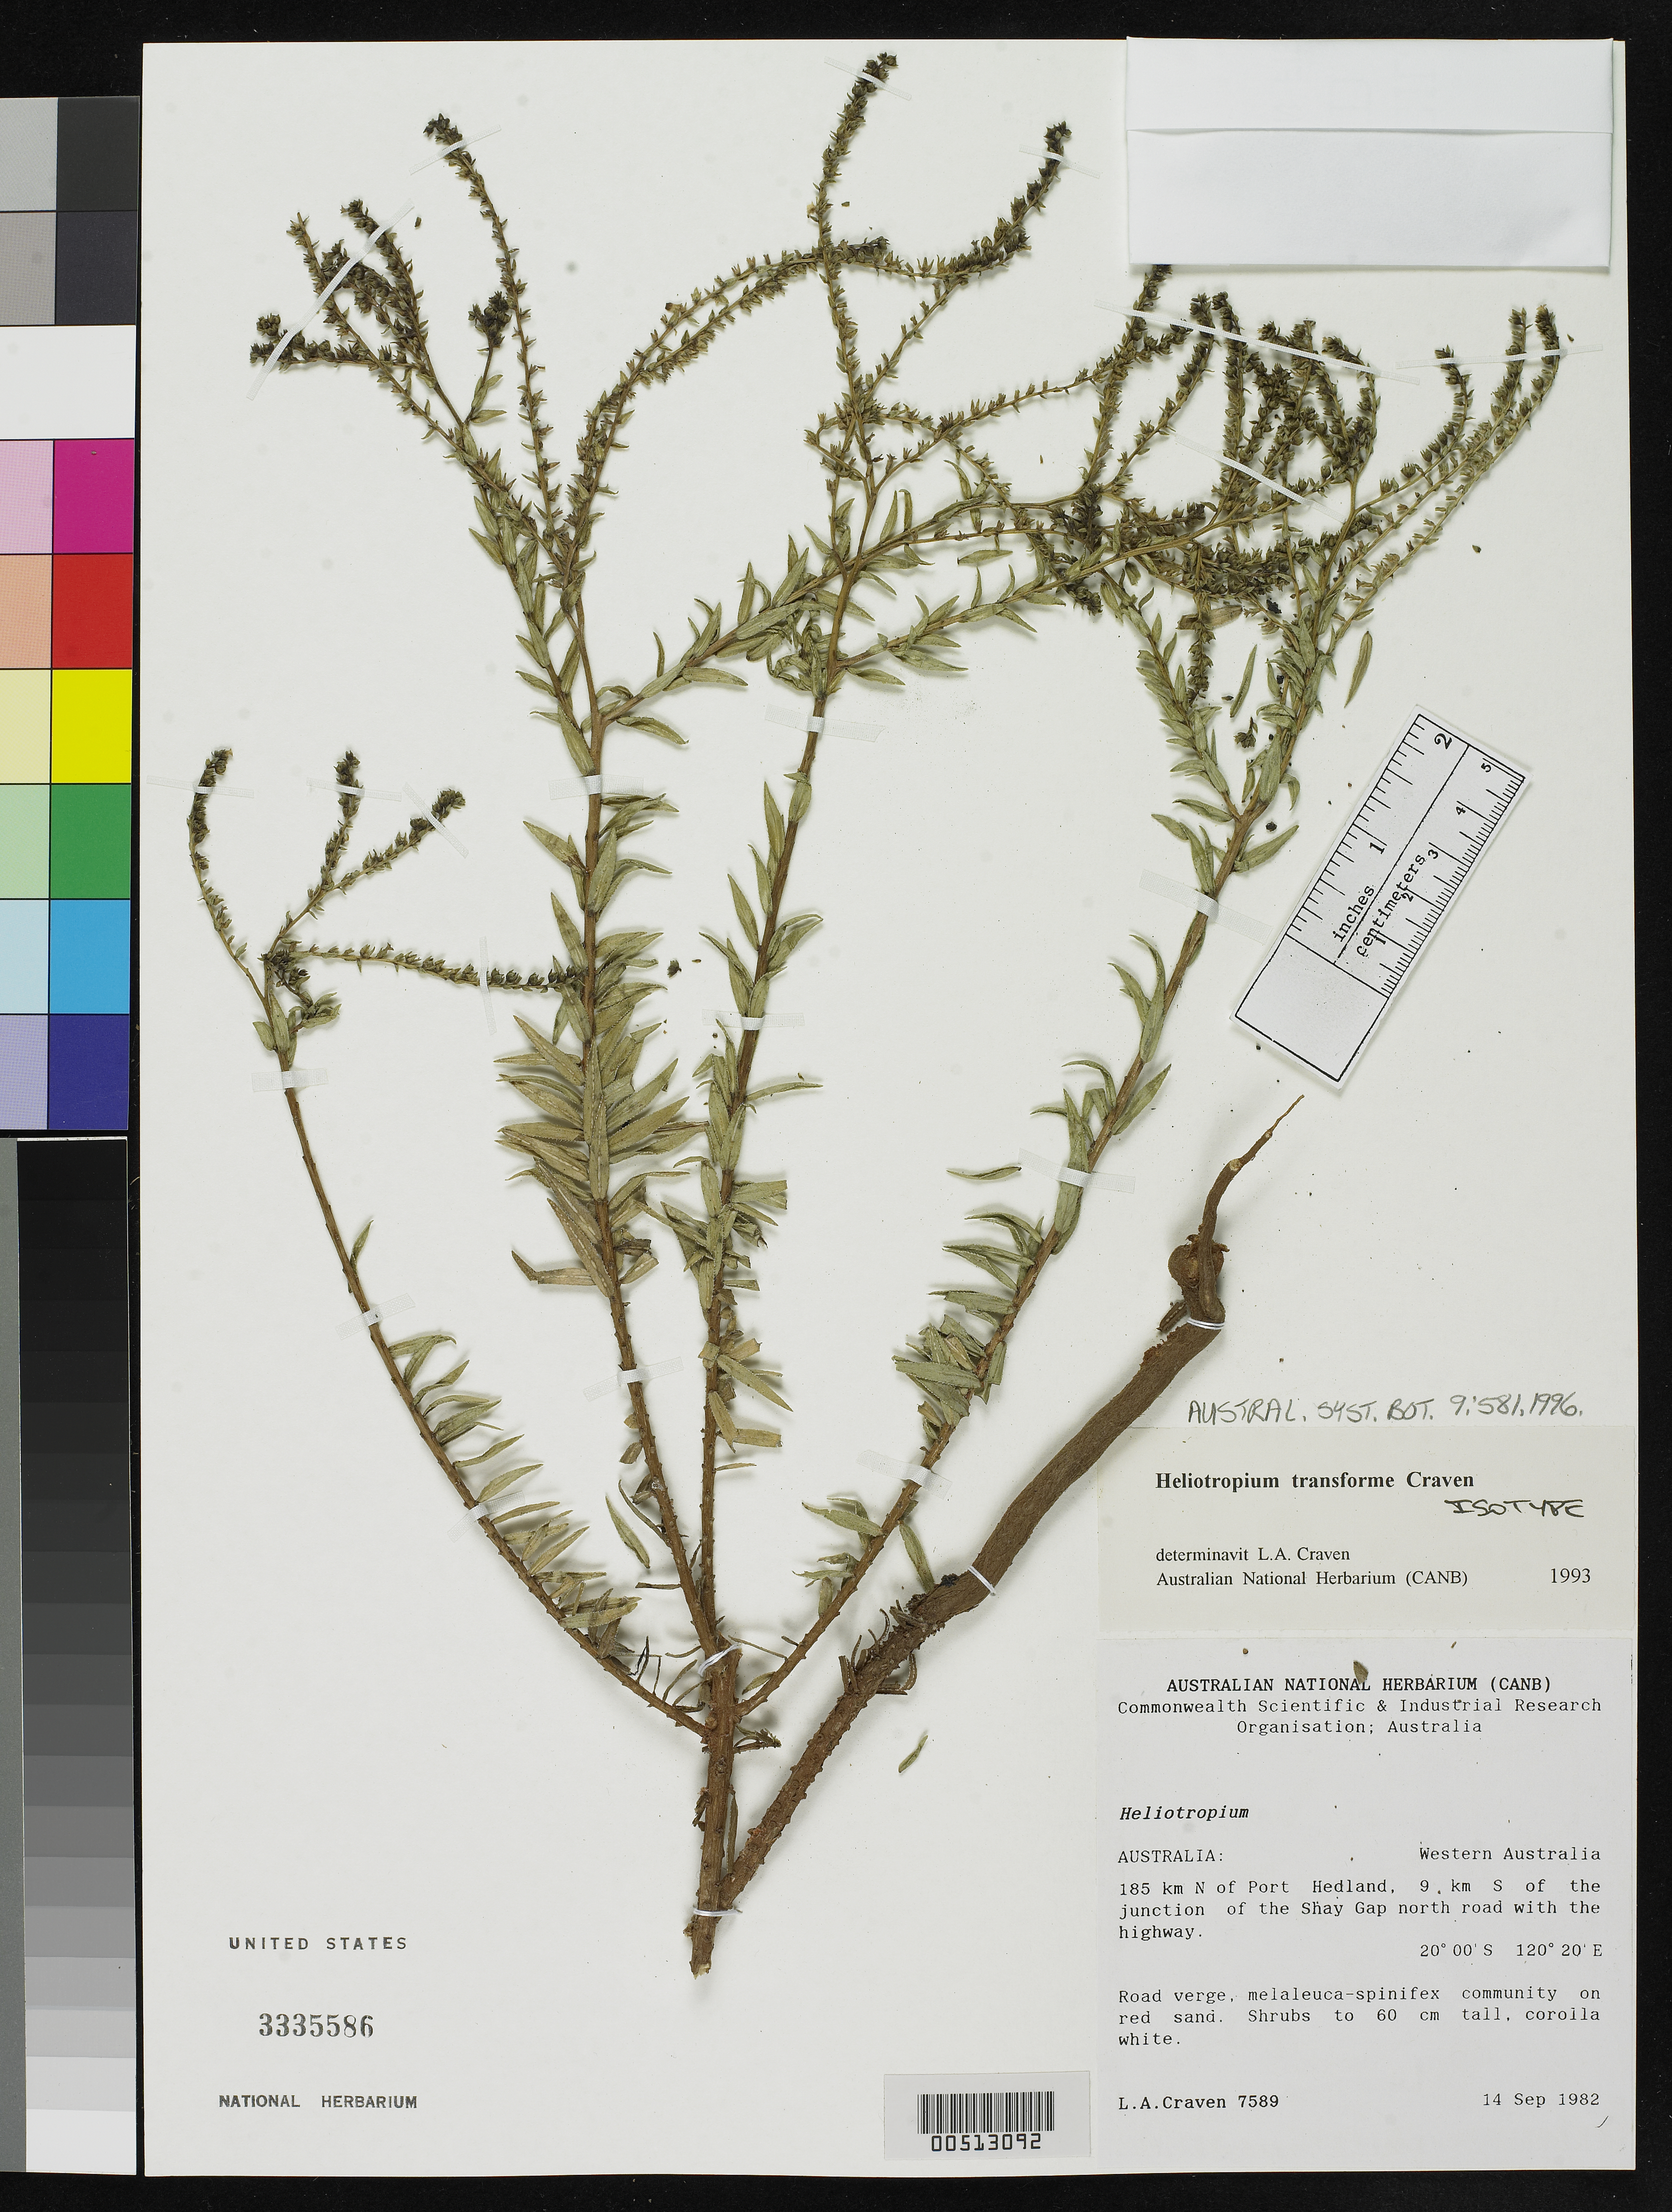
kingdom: Plantae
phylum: Tracheophyta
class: Magnoliopsida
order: Boraginales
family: Heliotropiaceae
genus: Heliotropium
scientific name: Heliotropium transforme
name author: Craven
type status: Isotype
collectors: L. A. Craven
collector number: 7589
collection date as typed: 14 Sep 1982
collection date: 1982-09-14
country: Australia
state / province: Western Australia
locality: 185 km N of Port Hedland, 9 km S of junction of Shay Gap N road with highway.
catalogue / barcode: US 3335586